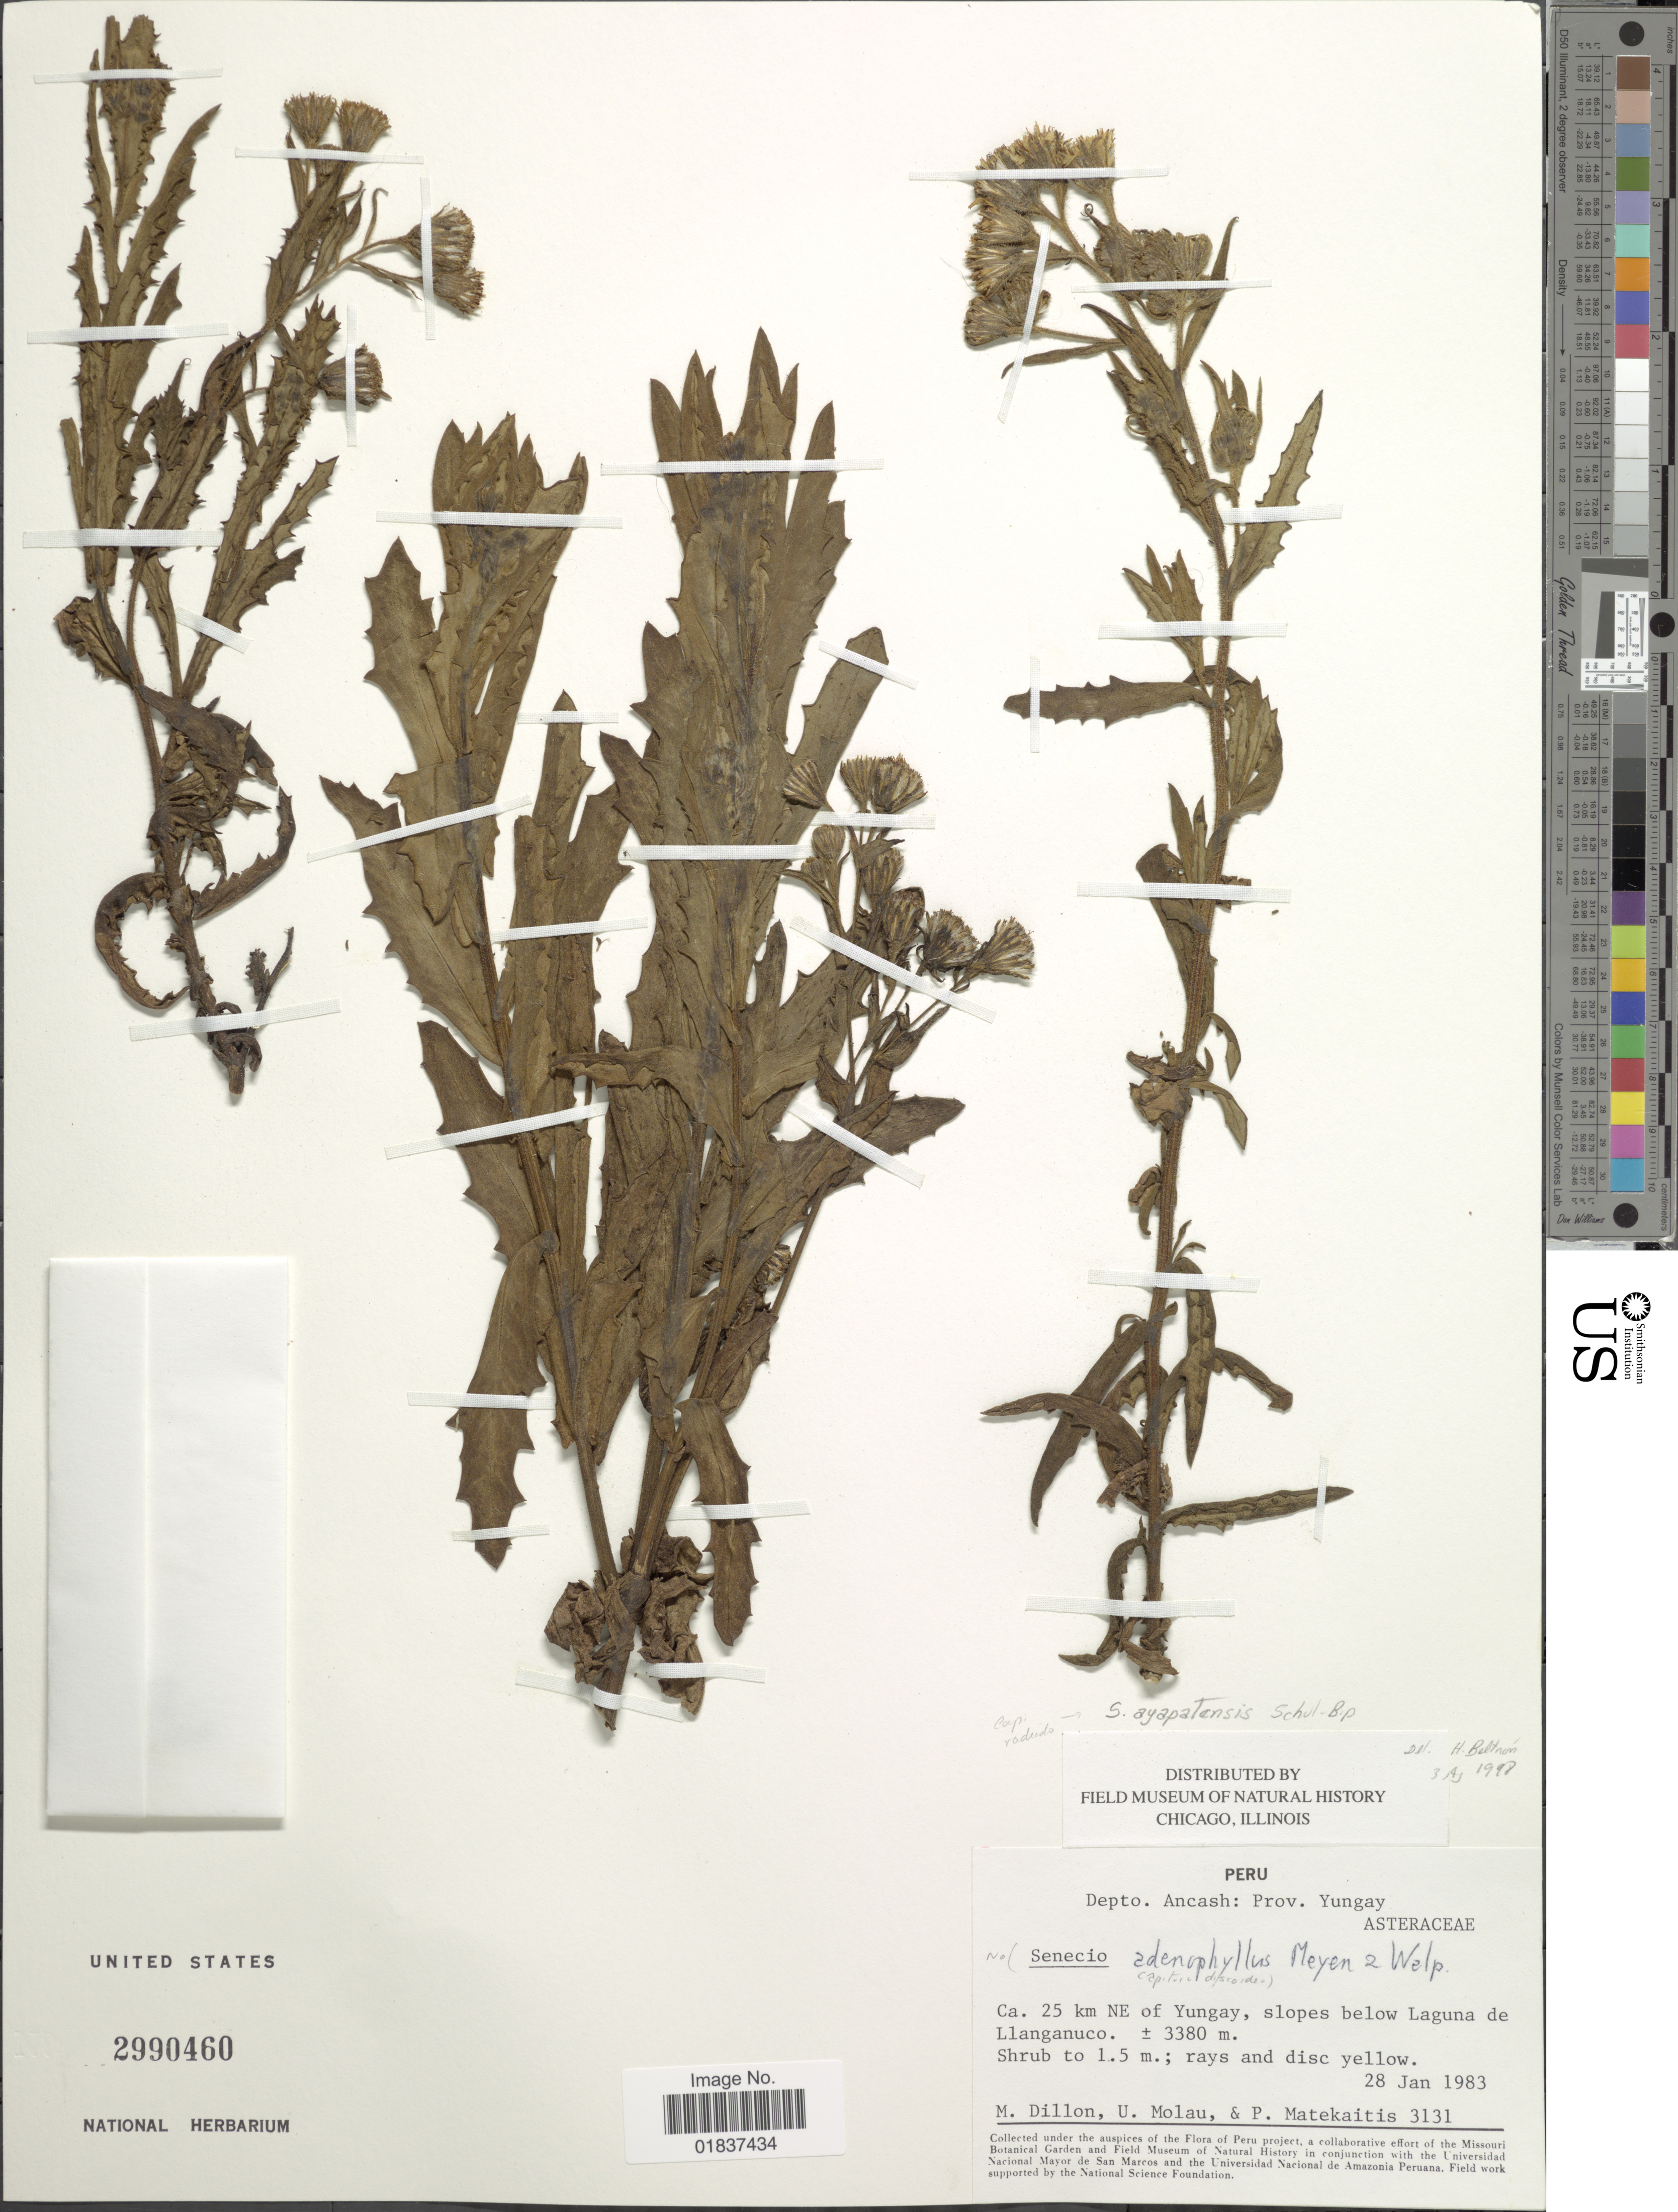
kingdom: Plantae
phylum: Tracheophyta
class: Magnoliopsida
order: Asterales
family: Asteraceae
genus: Senecio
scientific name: Senecio ayapatensis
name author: Sch. Bip.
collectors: M. O. Dillon, U. Molau & P. Matekaitis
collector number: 3131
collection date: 1983-01-28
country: Peru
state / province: Ancash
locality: Depto. Ancash: Prov. Yungay. Ca. 25 km NE of Yungay, slopes below Laguna de Llanganuco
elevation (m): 3380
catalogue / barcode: US 2990460